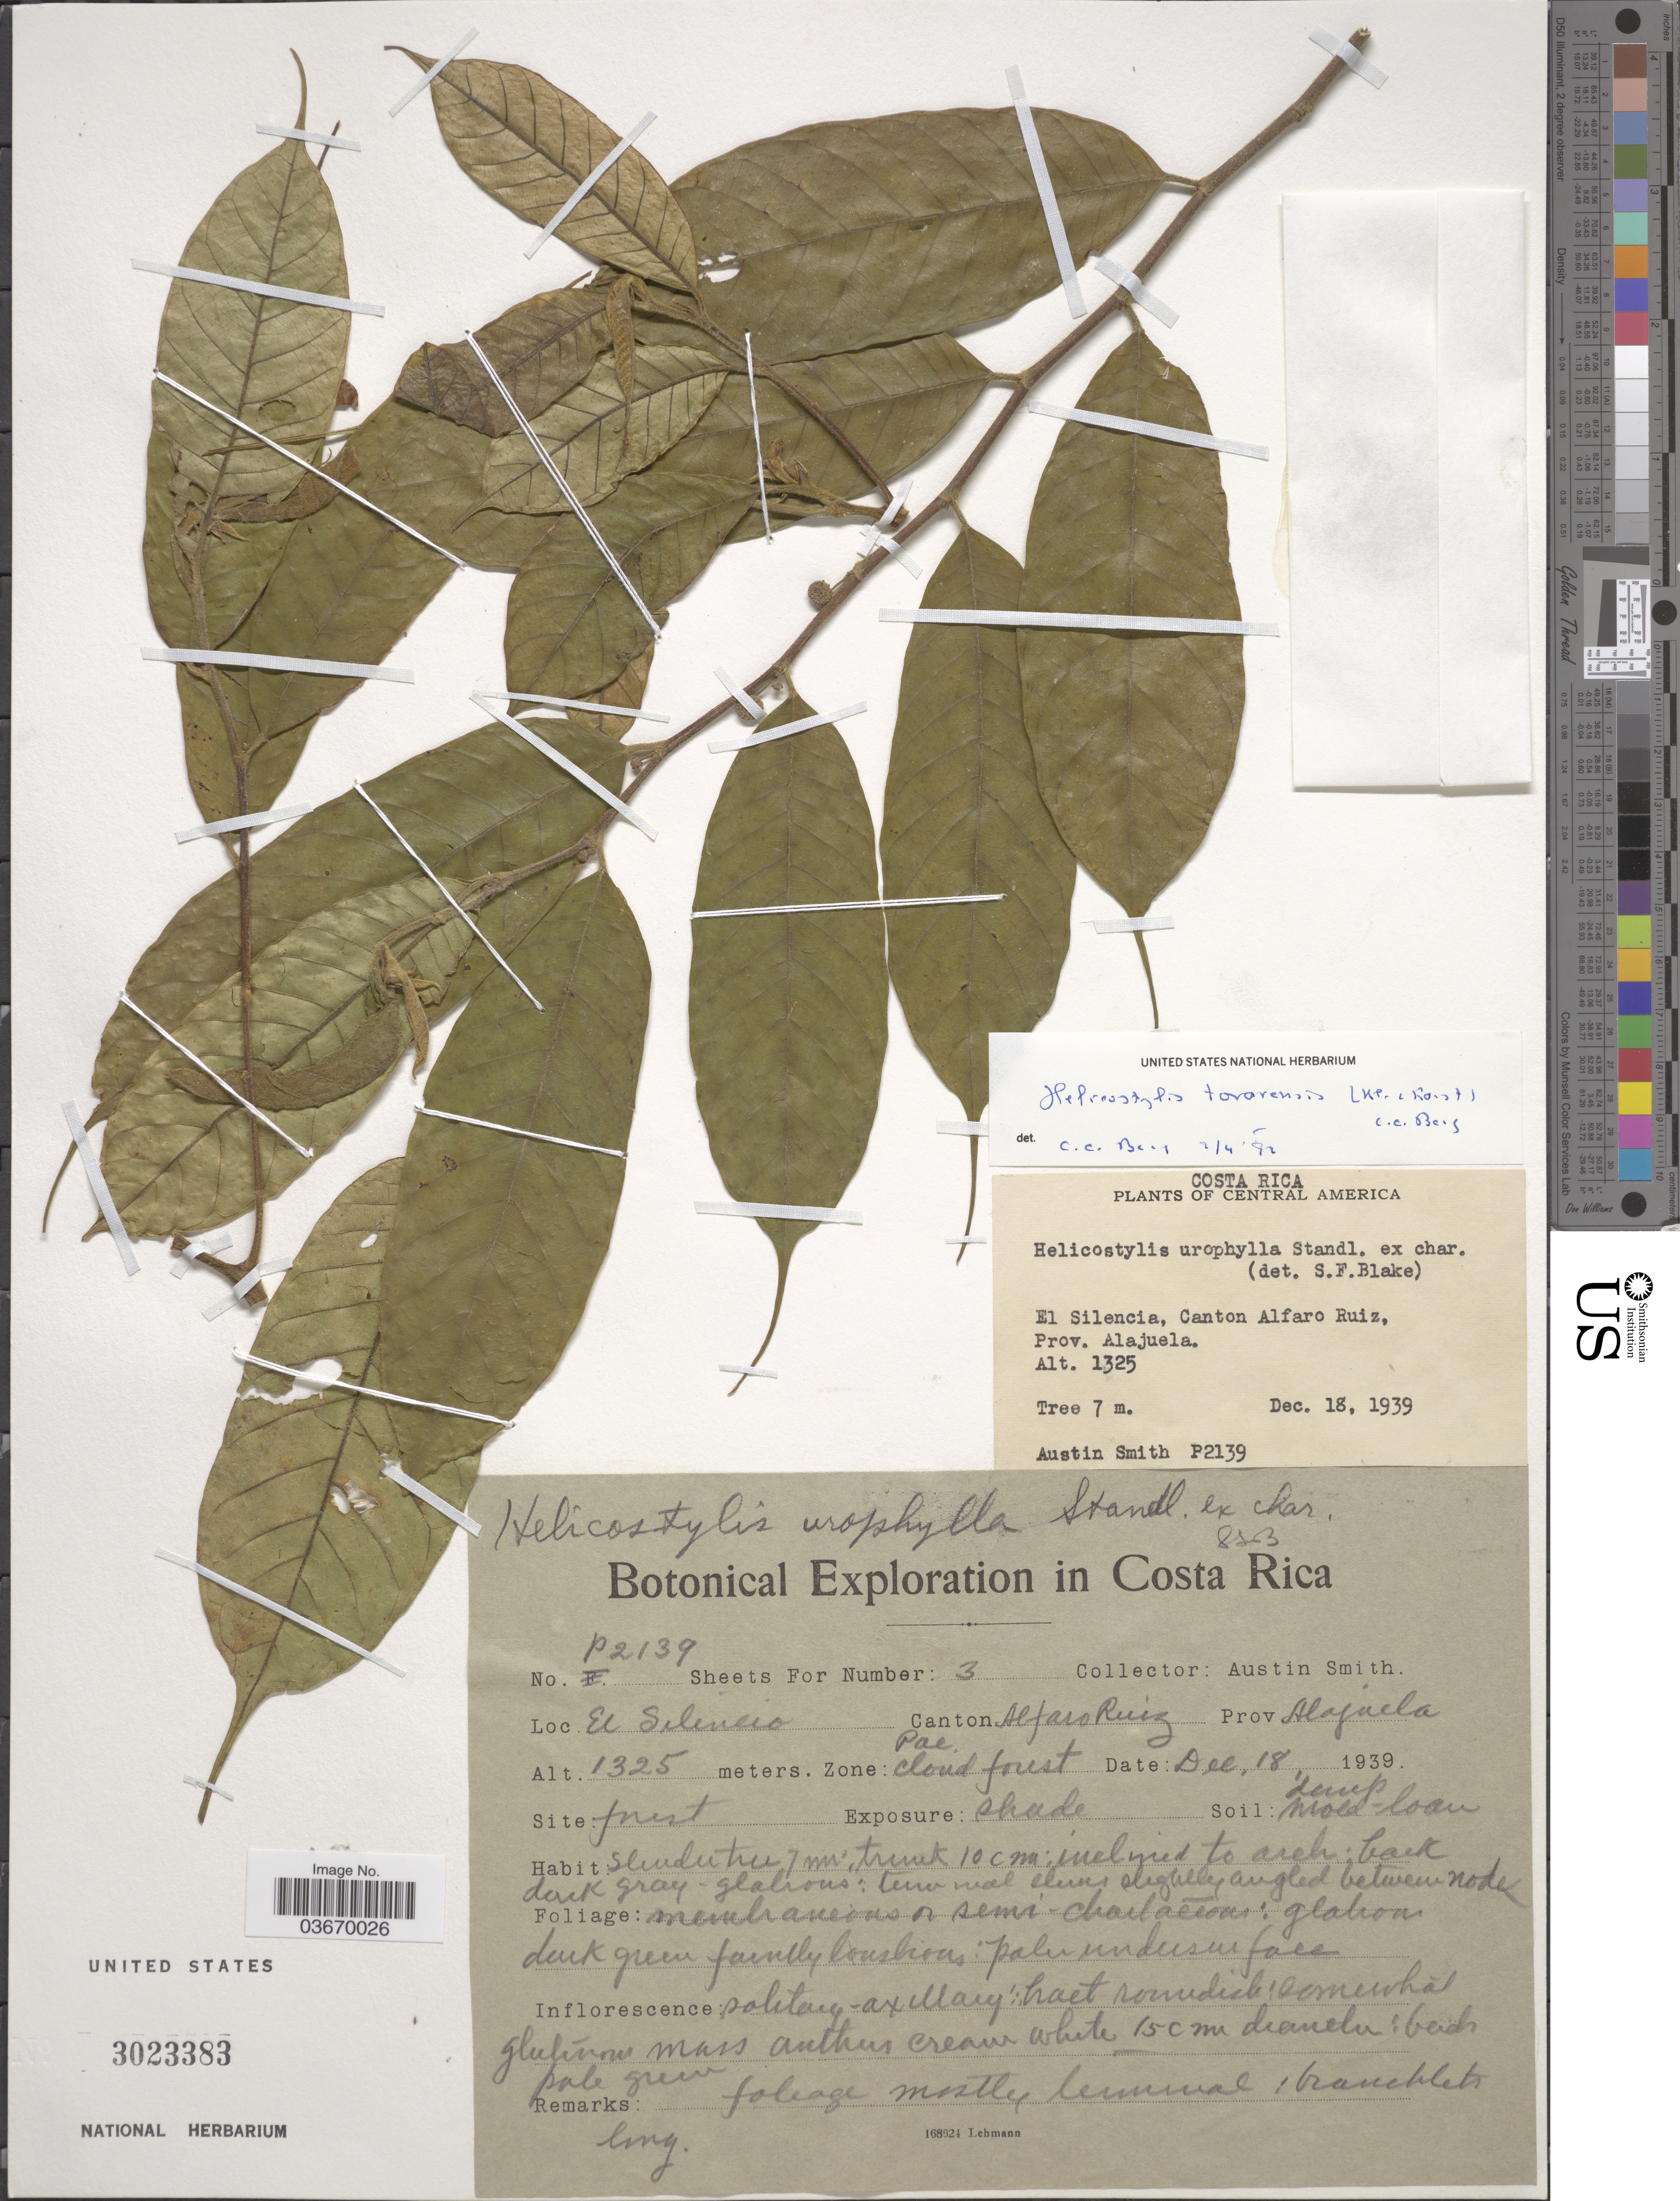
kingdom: Plantae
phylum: Tracheophyta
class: Magnoliopsida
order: Rosales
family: Moraceae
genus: Naucleopsis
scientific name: Naucleopsis tovarensis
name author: C.C. Berg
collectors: Aust P. Smith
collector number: P2139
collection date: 1939-12-18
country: Costa Rica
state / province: Alajuela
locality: El Silencia, Canton Alfaro Ruiz.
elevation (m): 1325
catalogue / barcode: US 3023383